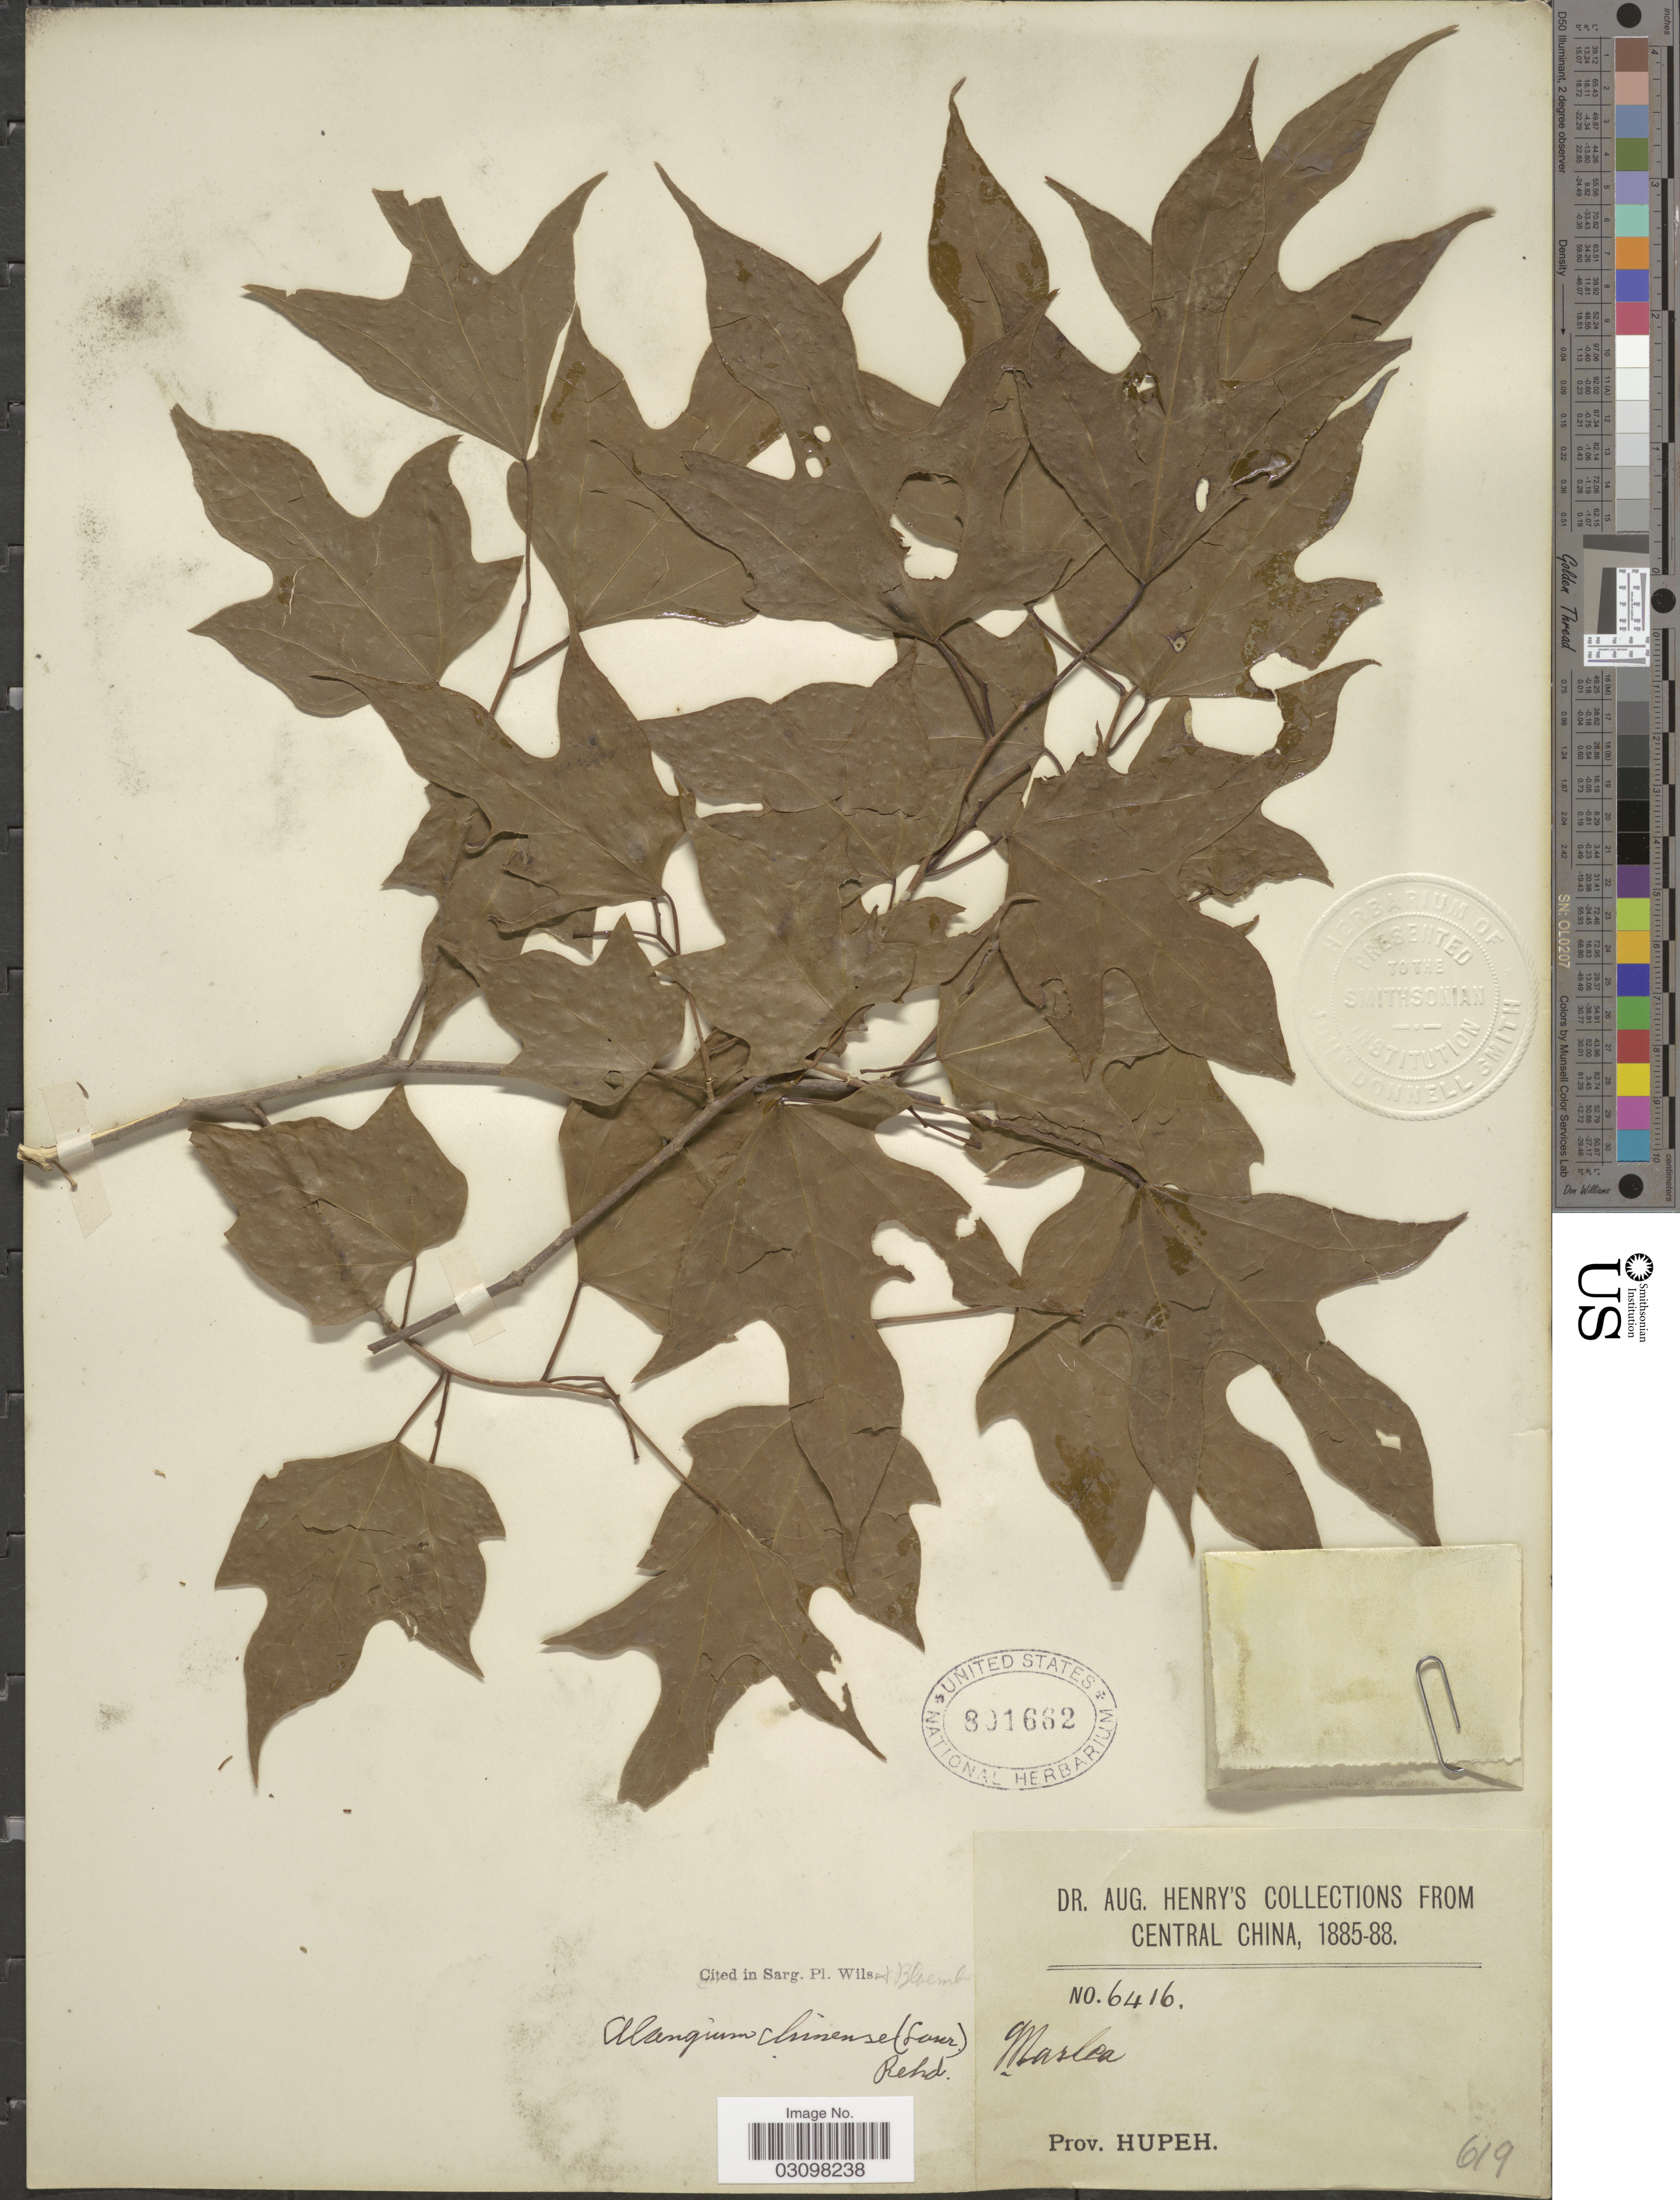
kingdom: Plantae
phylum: Tracheophyta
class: Magnoliopsida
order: Cornales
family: Cornaceae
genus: Alangium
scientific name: Alangium chinense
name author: (Harms) Rehder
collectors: A. Henry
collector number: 6416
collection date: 1885/1888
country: China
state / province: Hubei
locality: Central China. Prov. Hupeh.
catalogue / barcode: US 801662